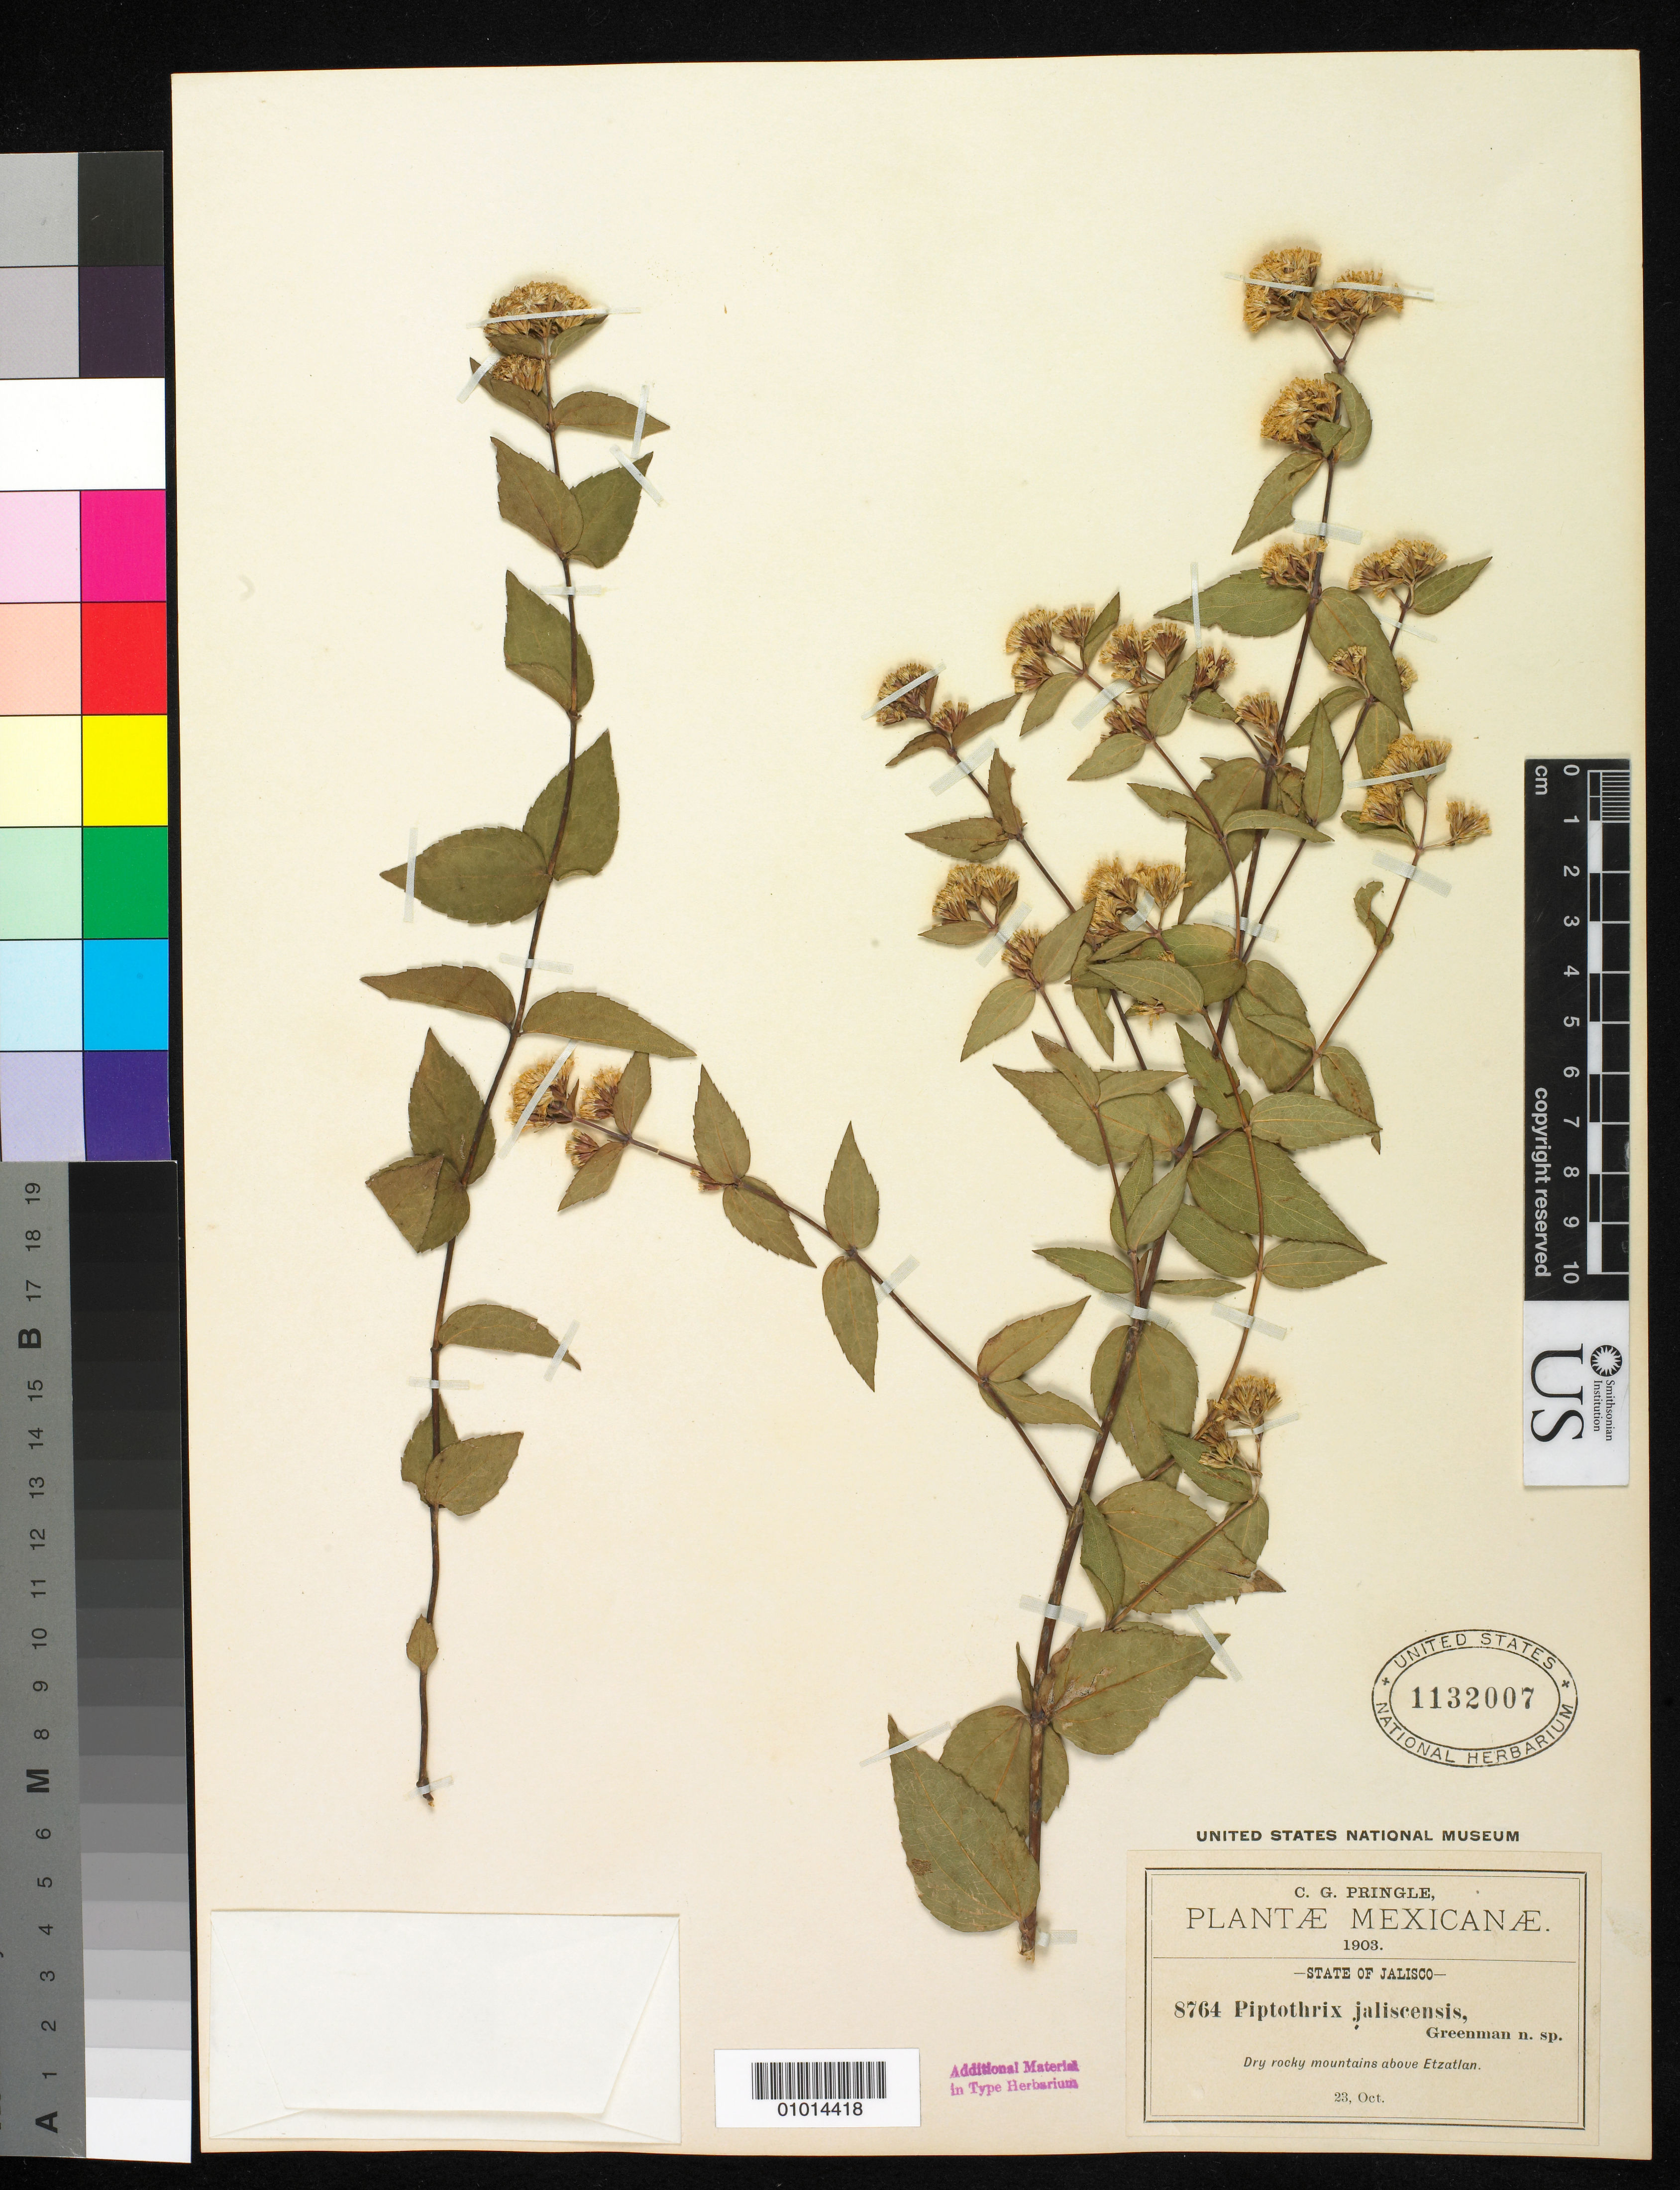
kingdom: Plantae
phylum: Tracheophyta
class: Magnoliopsida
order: Asterales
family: Asteraceae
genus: Piptothrix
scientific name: Piptothrix jaliscensis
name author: B.L. Rob.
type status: Isotype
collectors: C. G. Pringle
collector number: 8764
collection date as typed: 23 Oct 1903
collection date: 1903-10-23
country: Mexico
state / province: Jalisco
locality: Mountains above Etzatlan.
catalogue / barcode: US 1132007